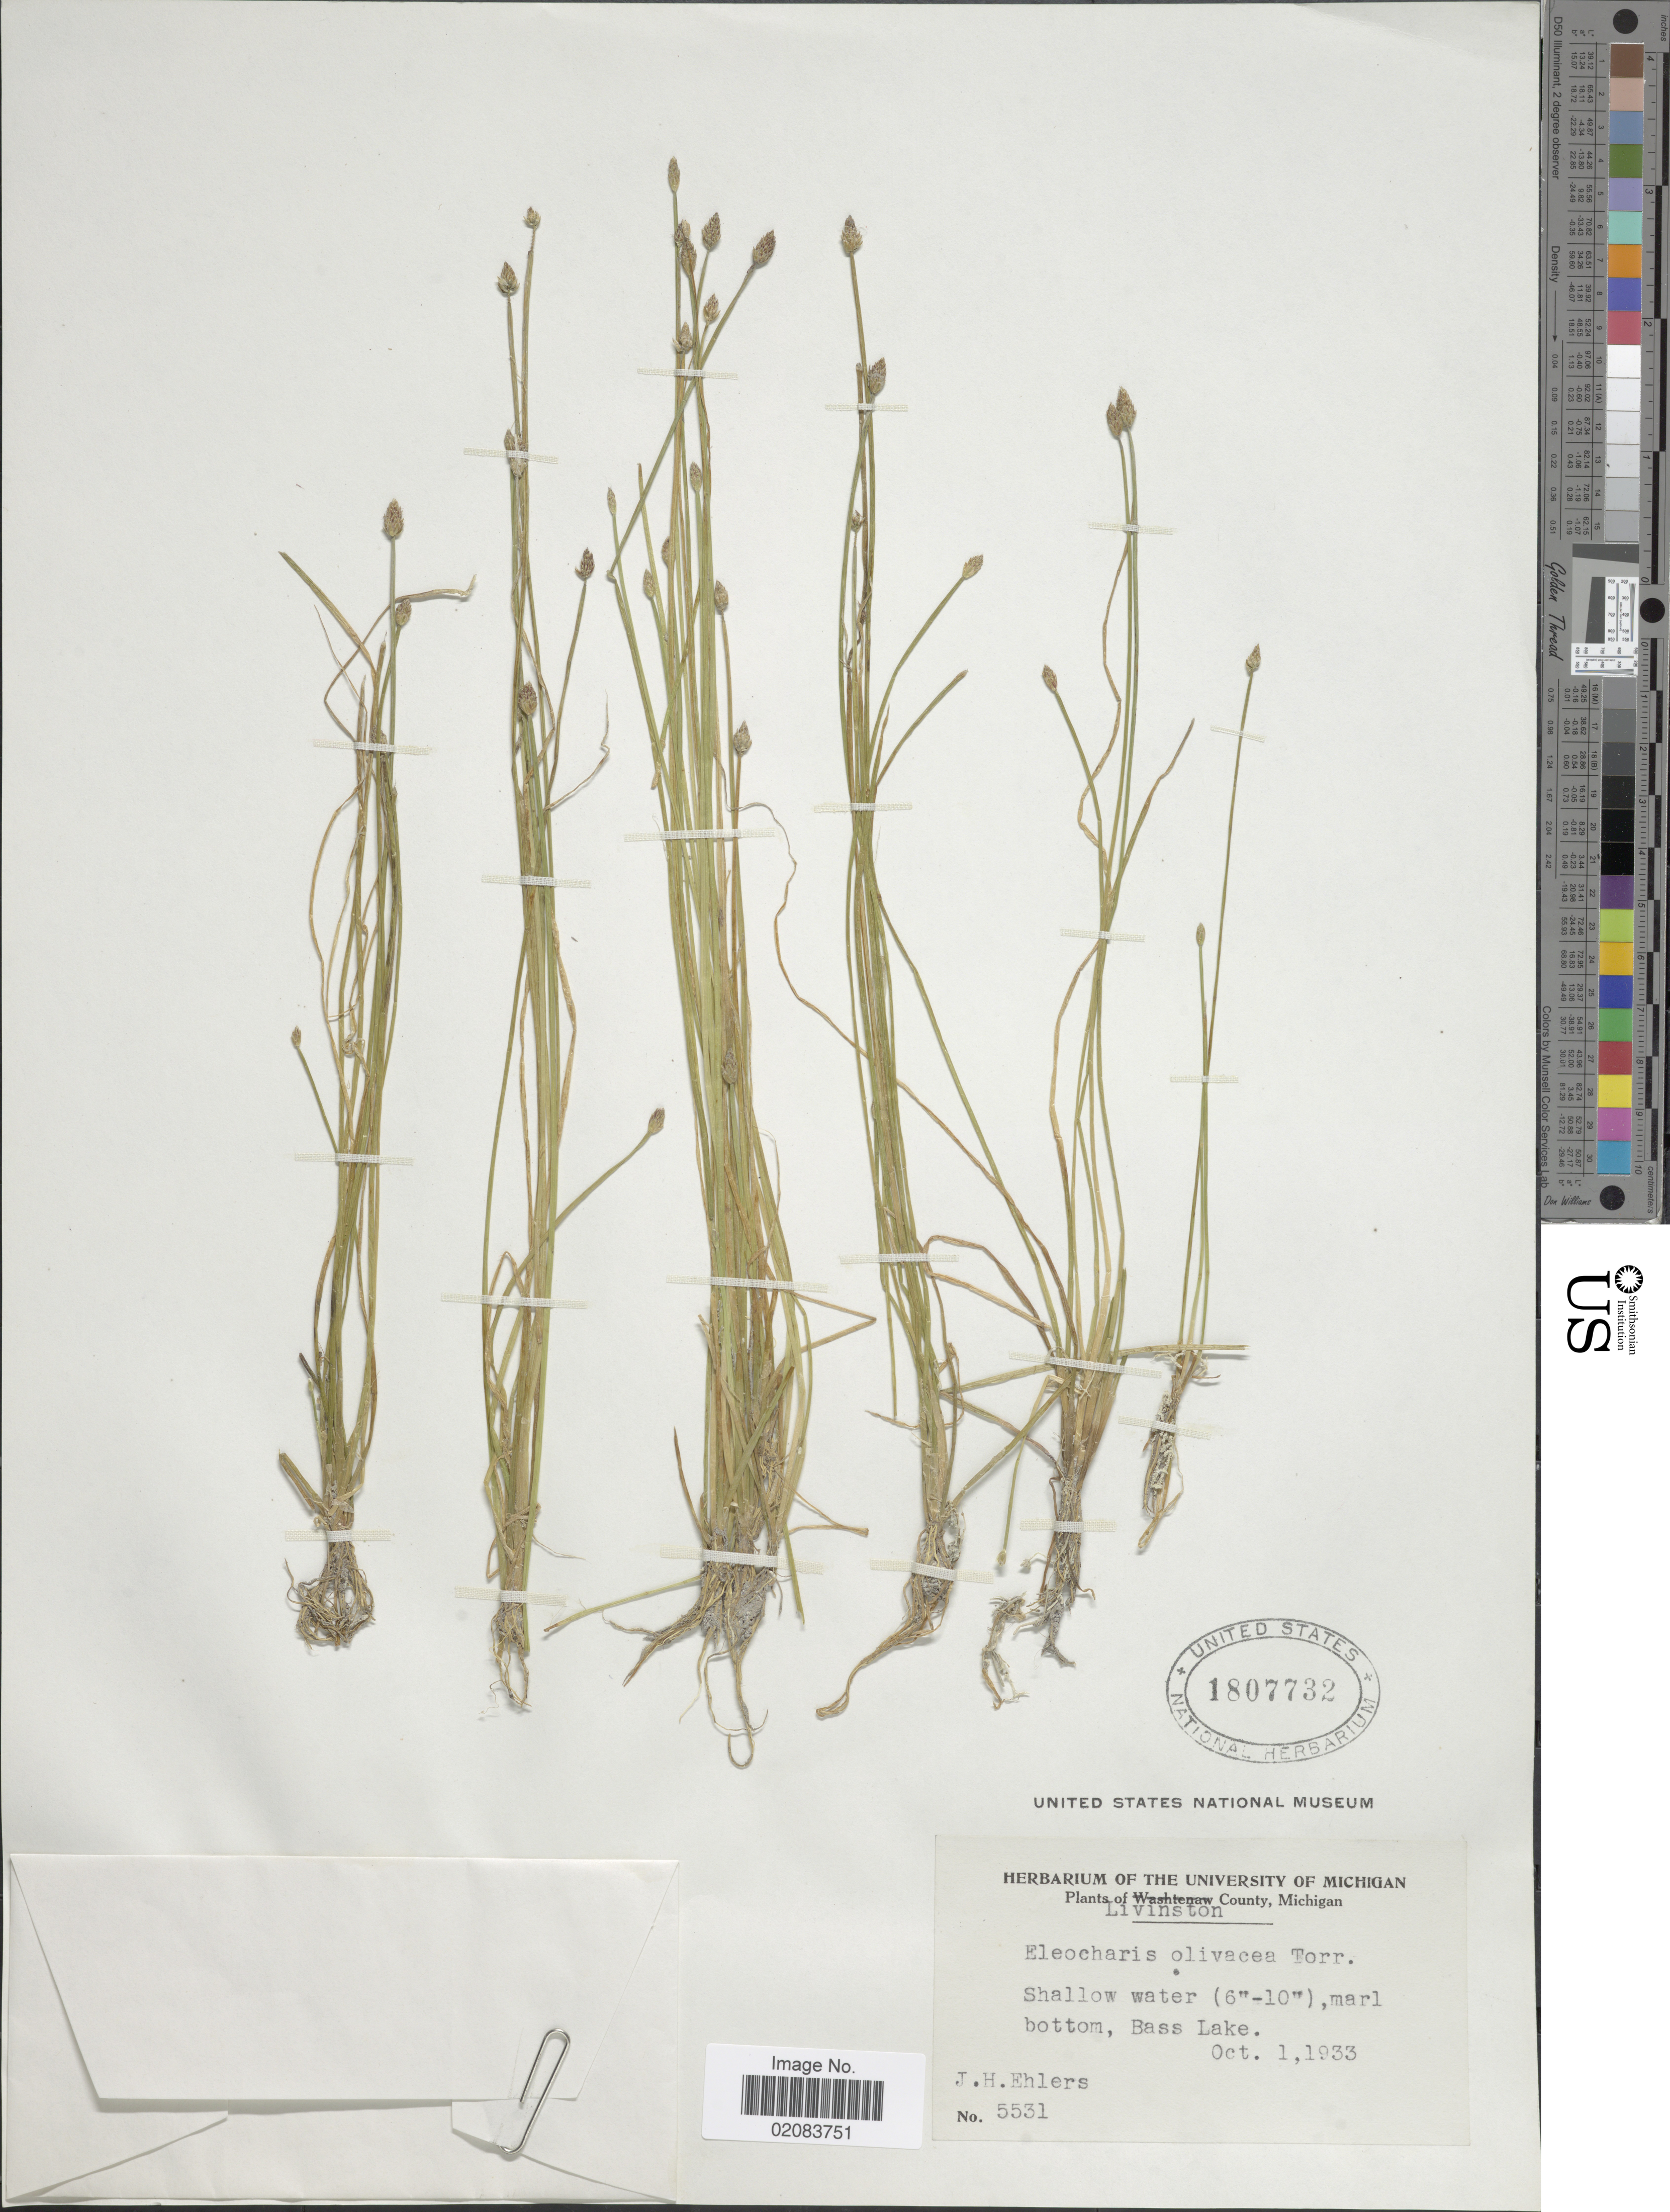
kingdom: Plantae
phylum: Tracheophyta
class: Liliopsida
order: Poales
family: Cyperaceae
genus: Eleocharis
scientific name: Eleocharis olivacea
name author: Torr.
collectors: J. H. Ehlers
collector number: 5531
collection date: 1933-10-01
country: United States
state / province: Michigan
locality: Livinston County, Shallow water (6"-10") marl bottom, Bass Lake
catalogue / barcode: US 1807732